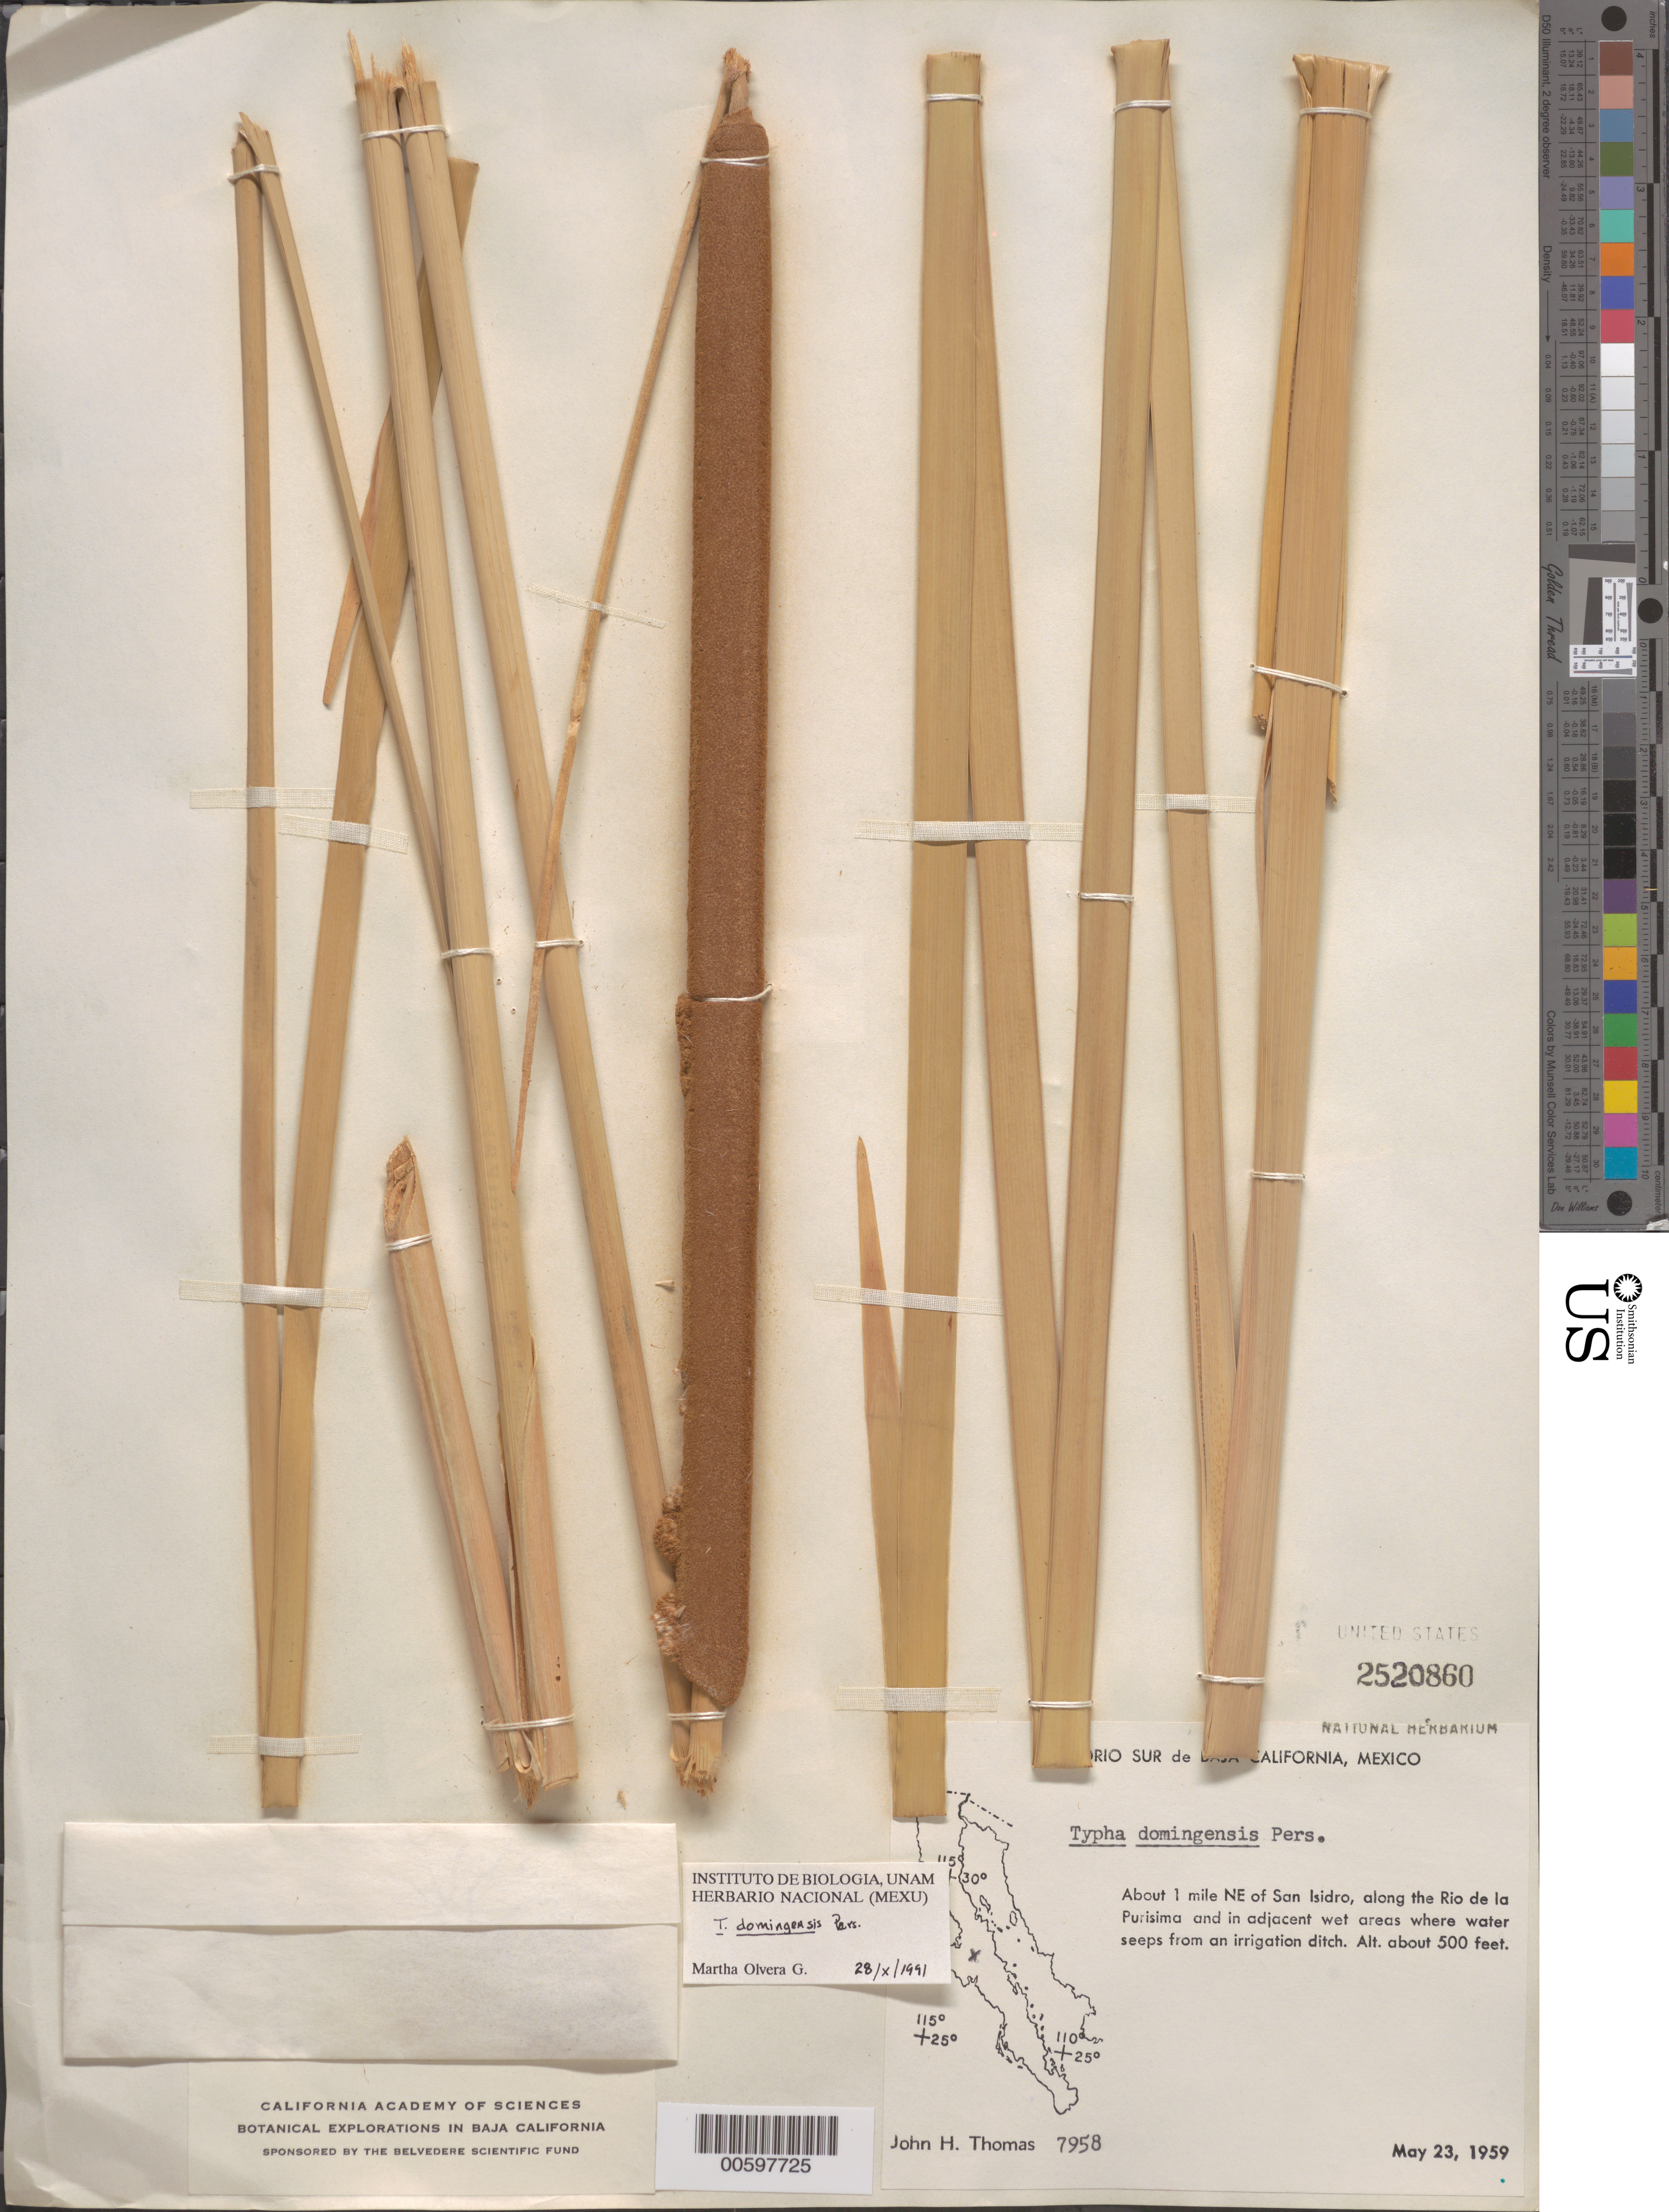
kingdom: Plantae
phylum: Tracheophyta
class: Liliopsida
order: Poales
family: Typhaceae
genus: Typha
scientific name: Typha domingensis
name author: Pers.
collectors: J. H. Thomas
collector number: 7958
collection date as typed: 23 May 1959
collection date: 1959-05-23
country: Mexico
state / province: Baja California Sur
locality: NE of San Isidro, along Rio de la Purisima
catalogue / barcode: US 2520860